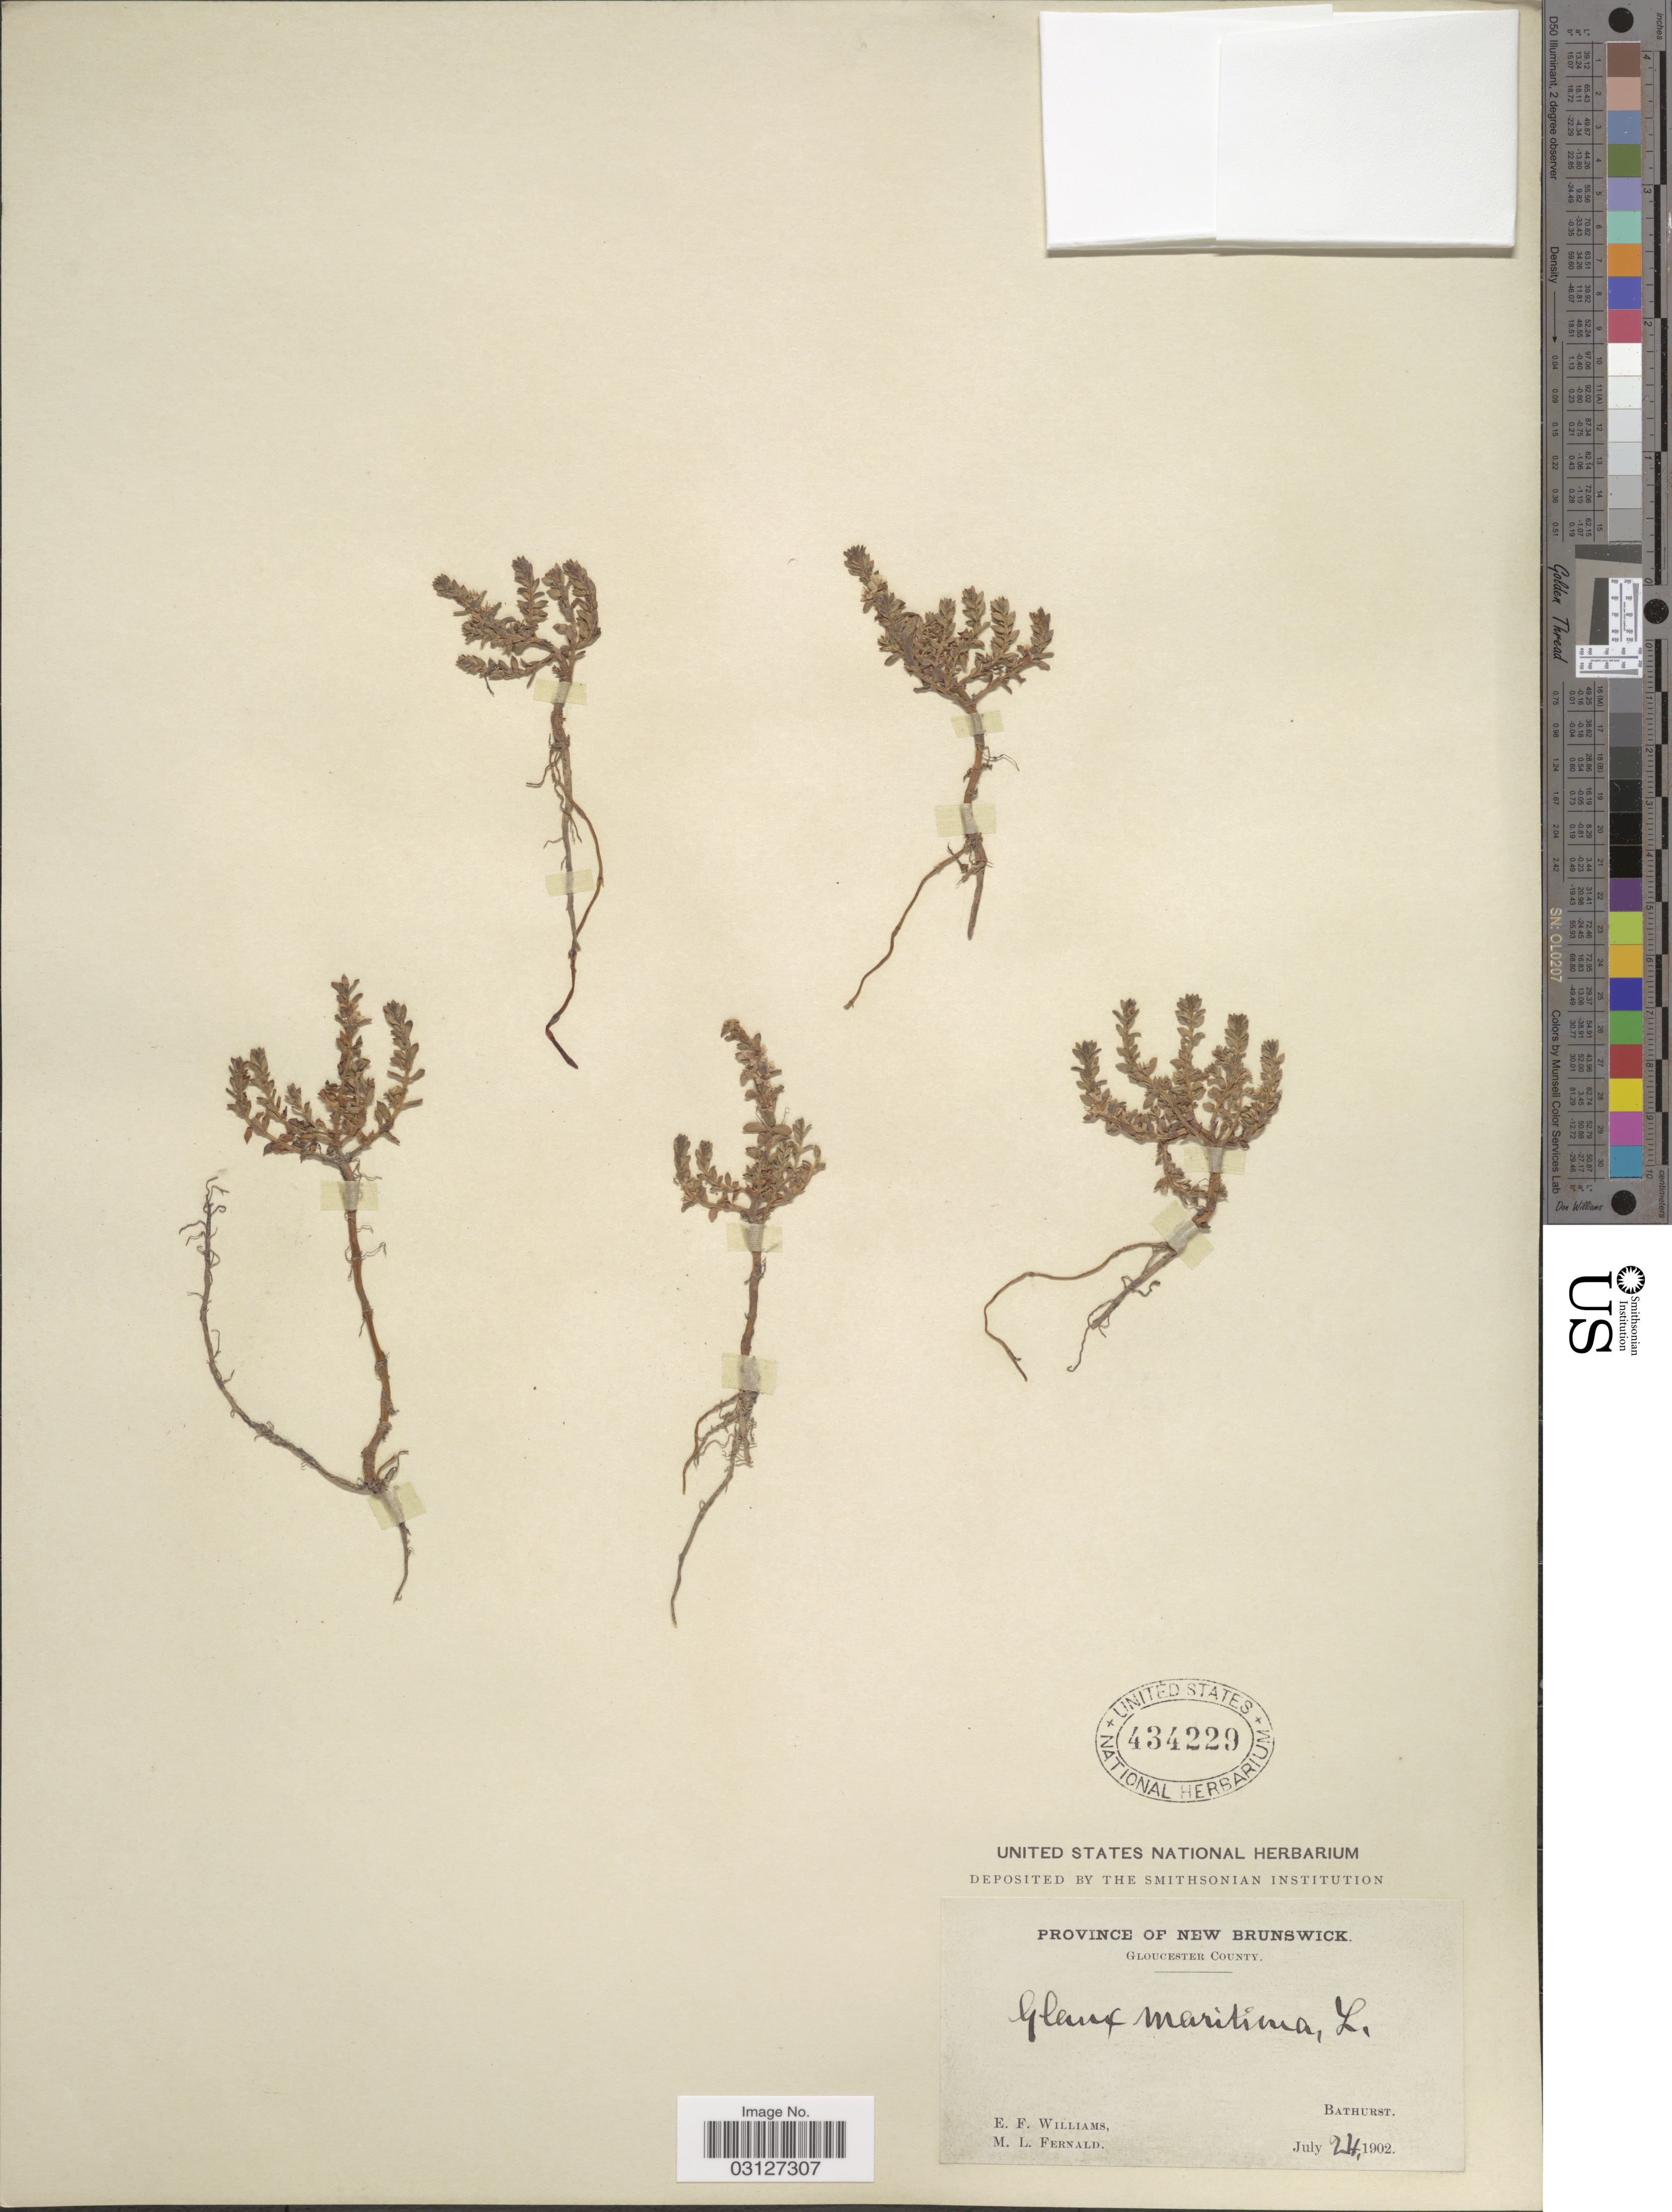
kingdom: Plantae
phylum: Tracheophyta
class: Magnoliopsida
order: Ericales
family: Primulaceae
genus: Glaux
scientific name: Glaux maritima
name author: L.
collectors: E. Williams & M. L. Fernald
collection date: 1902-07-24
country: Canada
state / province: New Brunswick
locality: Gloucester County. Bathurst.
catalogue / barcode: US 434229